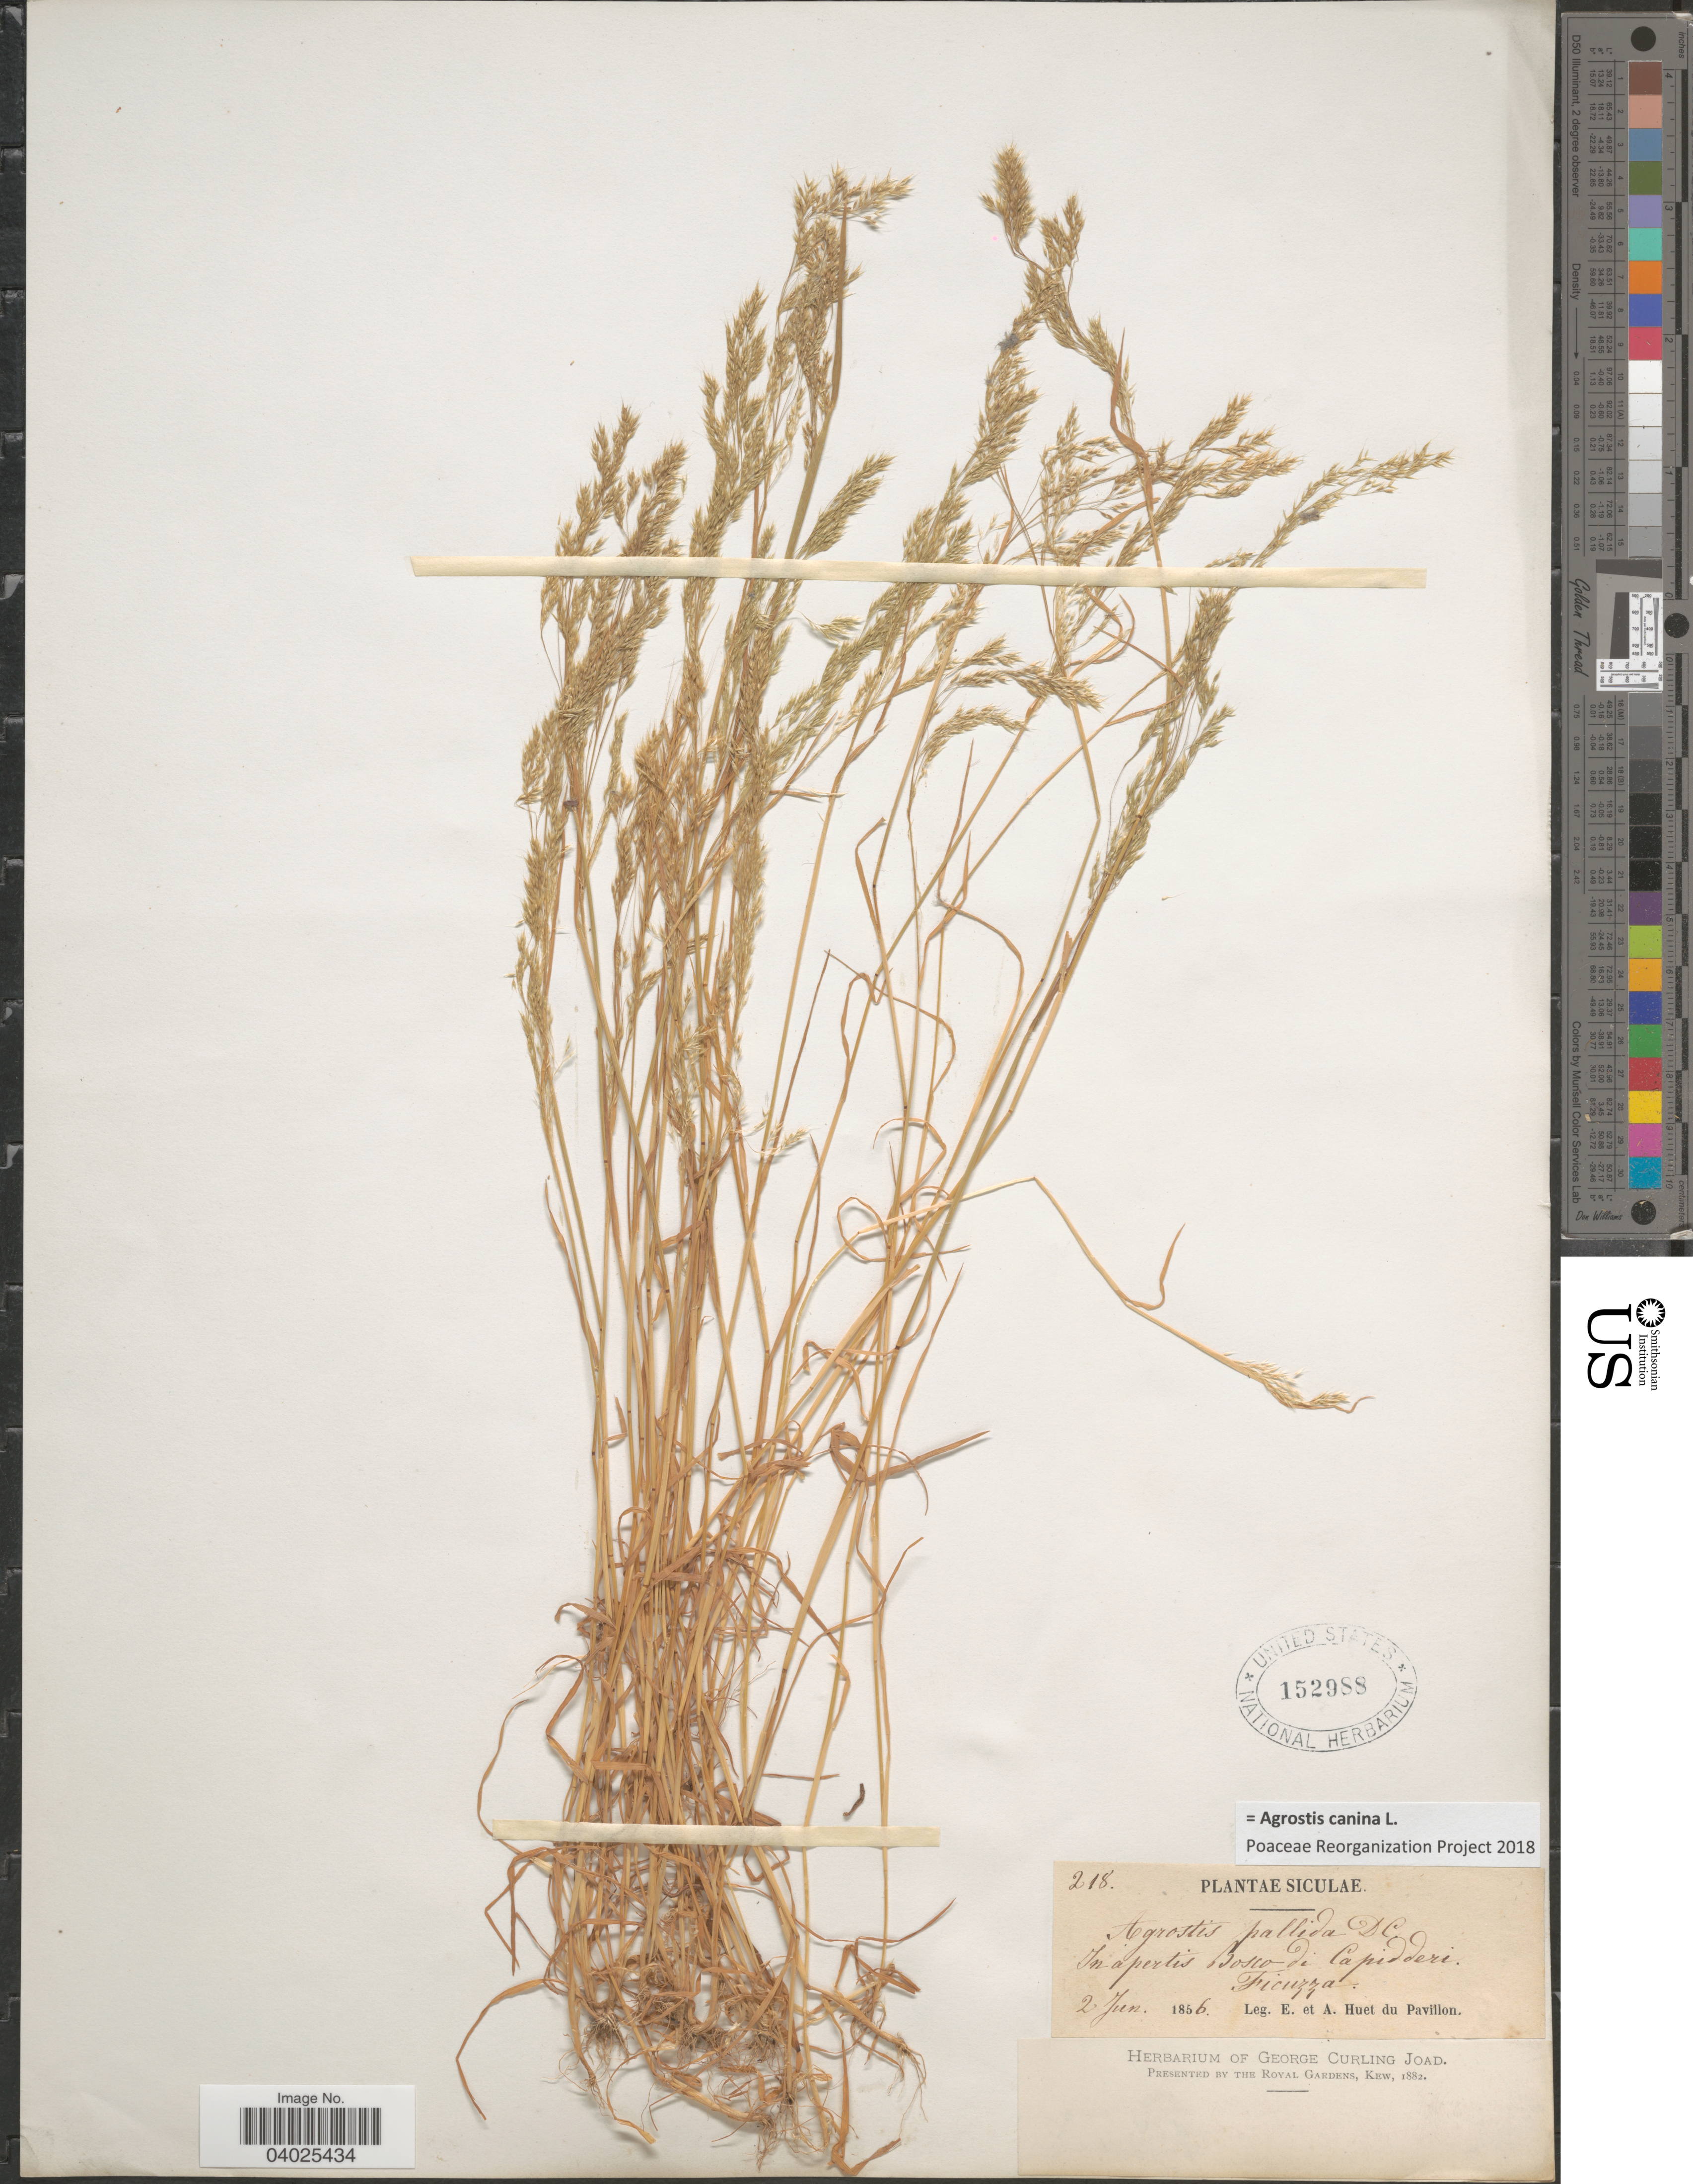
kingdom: Plantae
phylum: Tracheophyta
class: Liliopsida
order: Poales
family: Poaceae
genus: Agrostis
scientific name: Agrostis canina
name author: L.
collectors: E. Huet du Pavillon & A. Huet du Pavillon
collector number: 218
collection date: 1856-06-02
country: Italy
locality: Siculae. In apertis Bosco di Capidderi. Ficuzza.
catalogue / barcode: US 152988